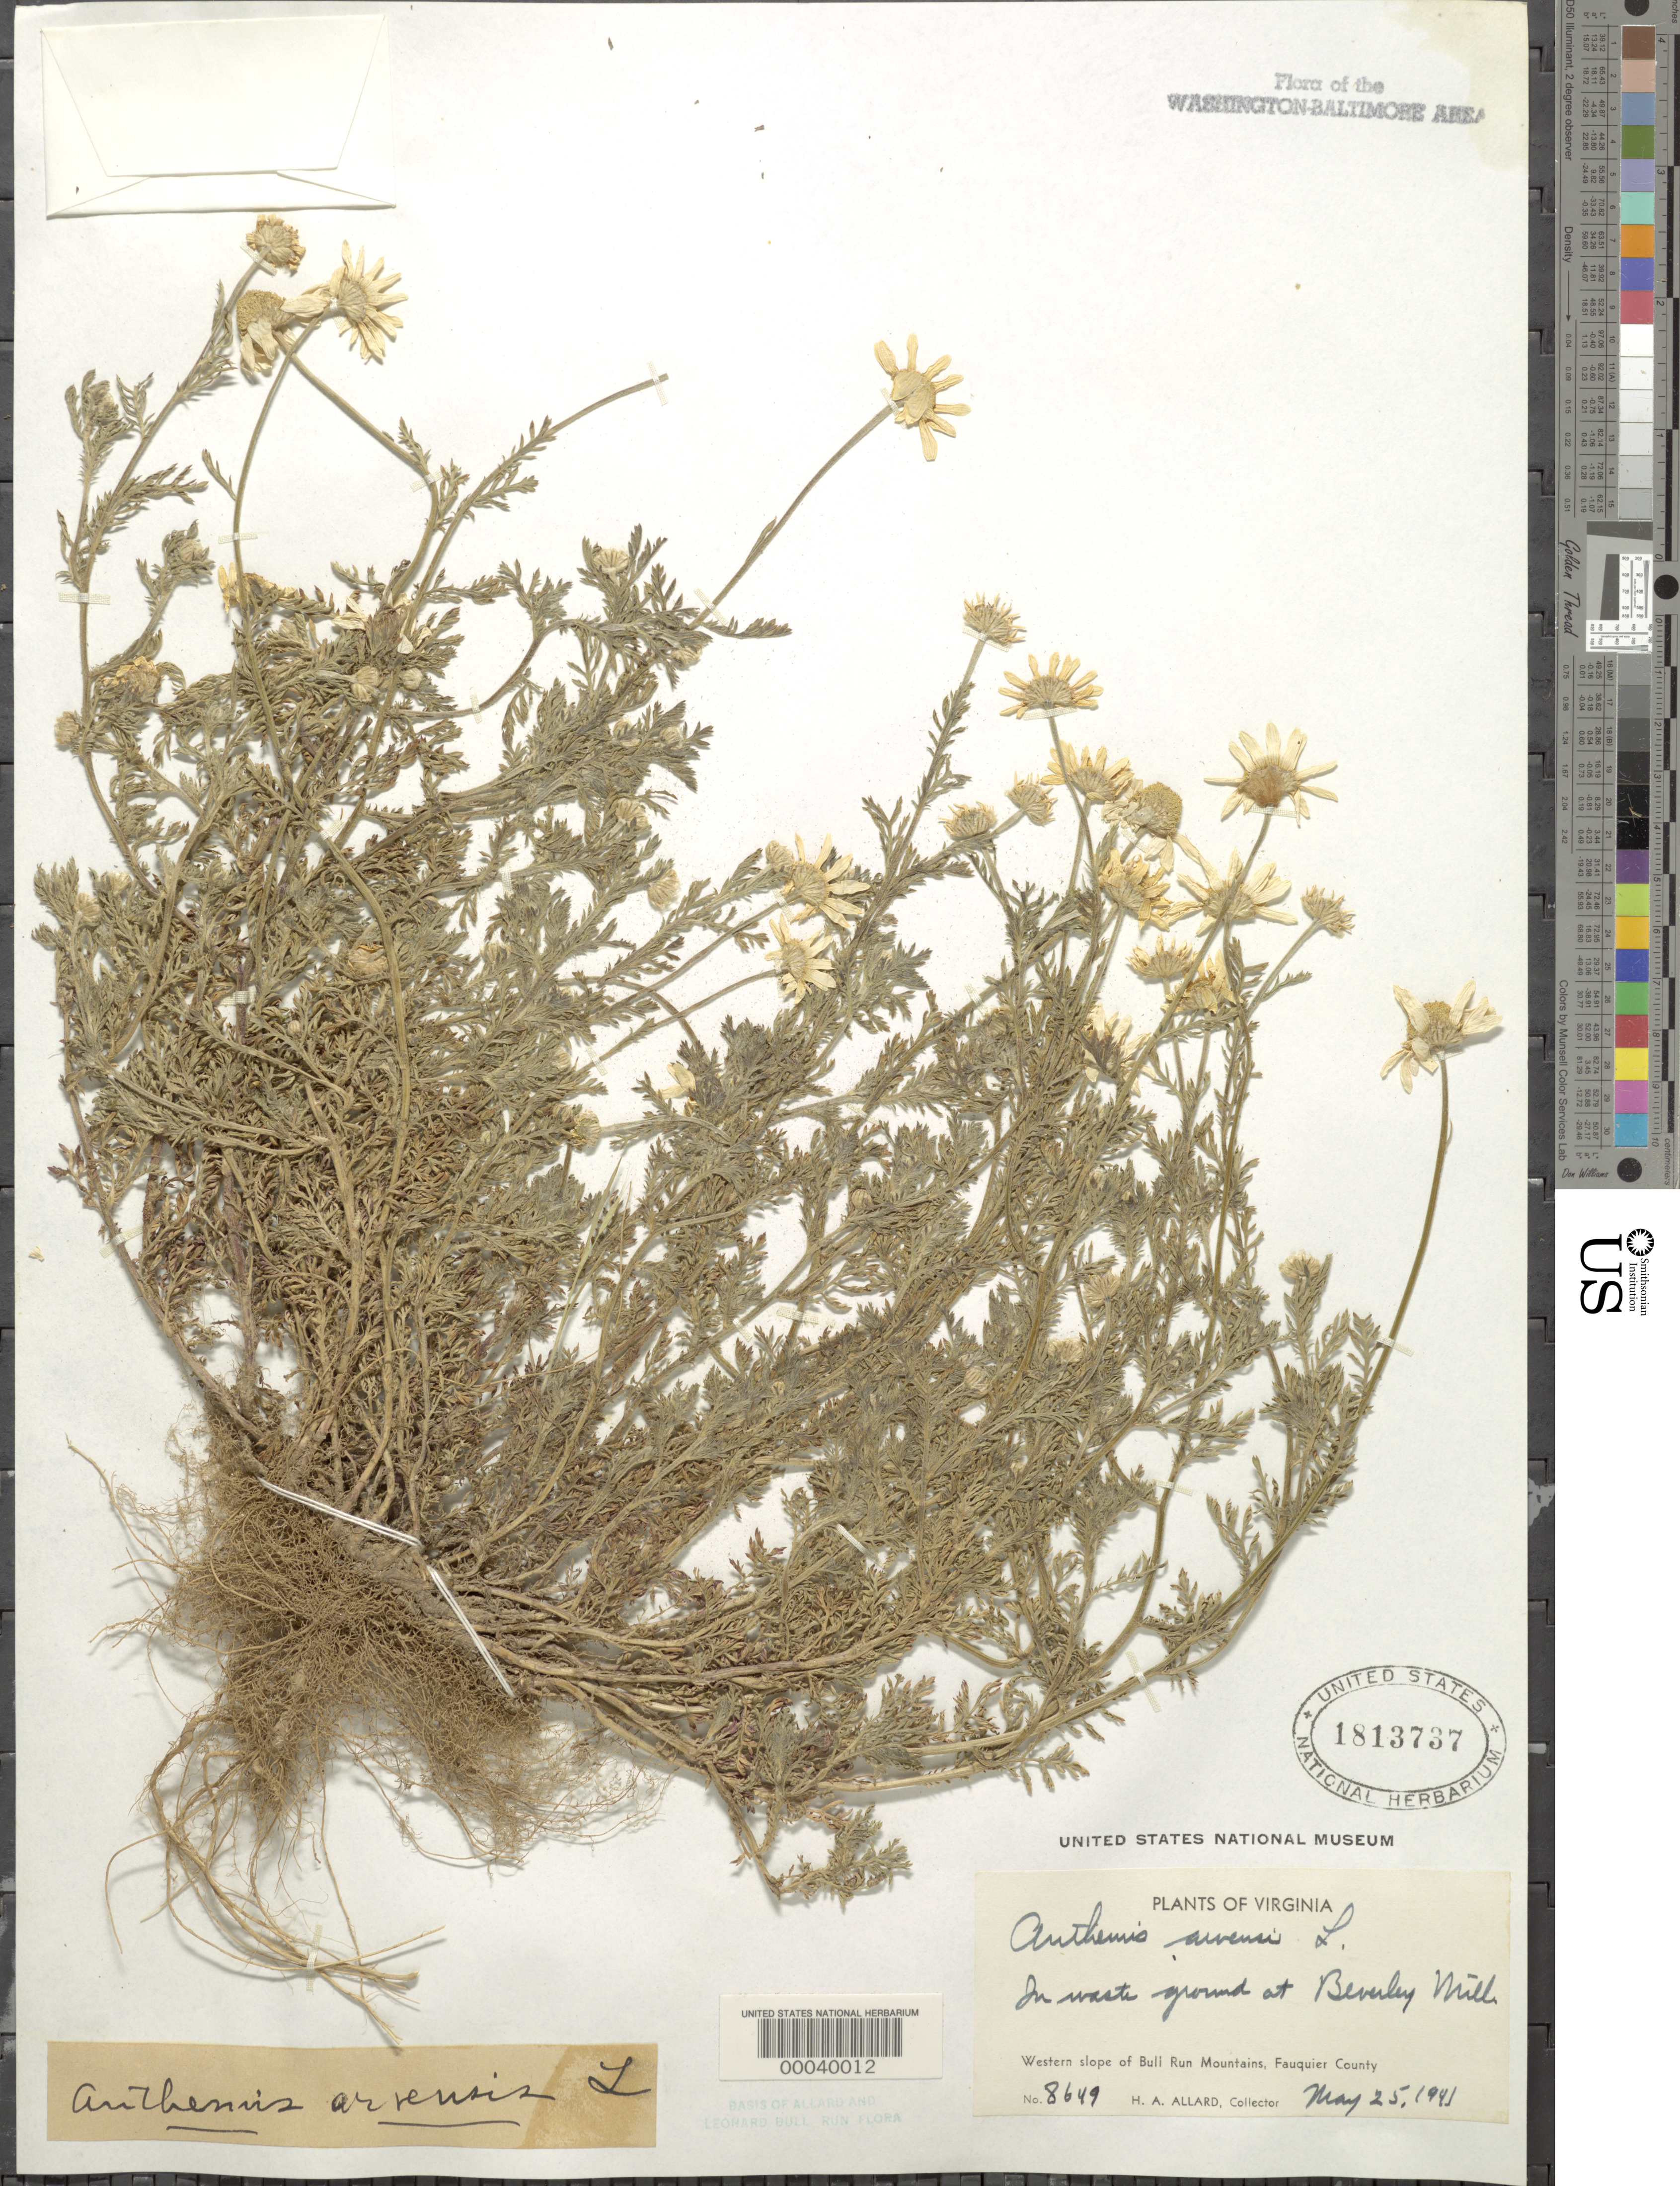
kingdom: Plantae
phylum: Tracheophyta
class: Magnoliopsida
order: Asterales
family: Asteraceae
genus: Anthemis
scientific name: Anthemis arvensis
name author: L.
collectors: H. A. Allard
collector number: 8649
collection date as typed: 25 May 1941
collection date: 1941-05-25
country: United States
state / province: Virginia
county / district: Fauquier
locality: Beverley Mill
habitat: Waste ground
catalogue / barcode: US 1813737